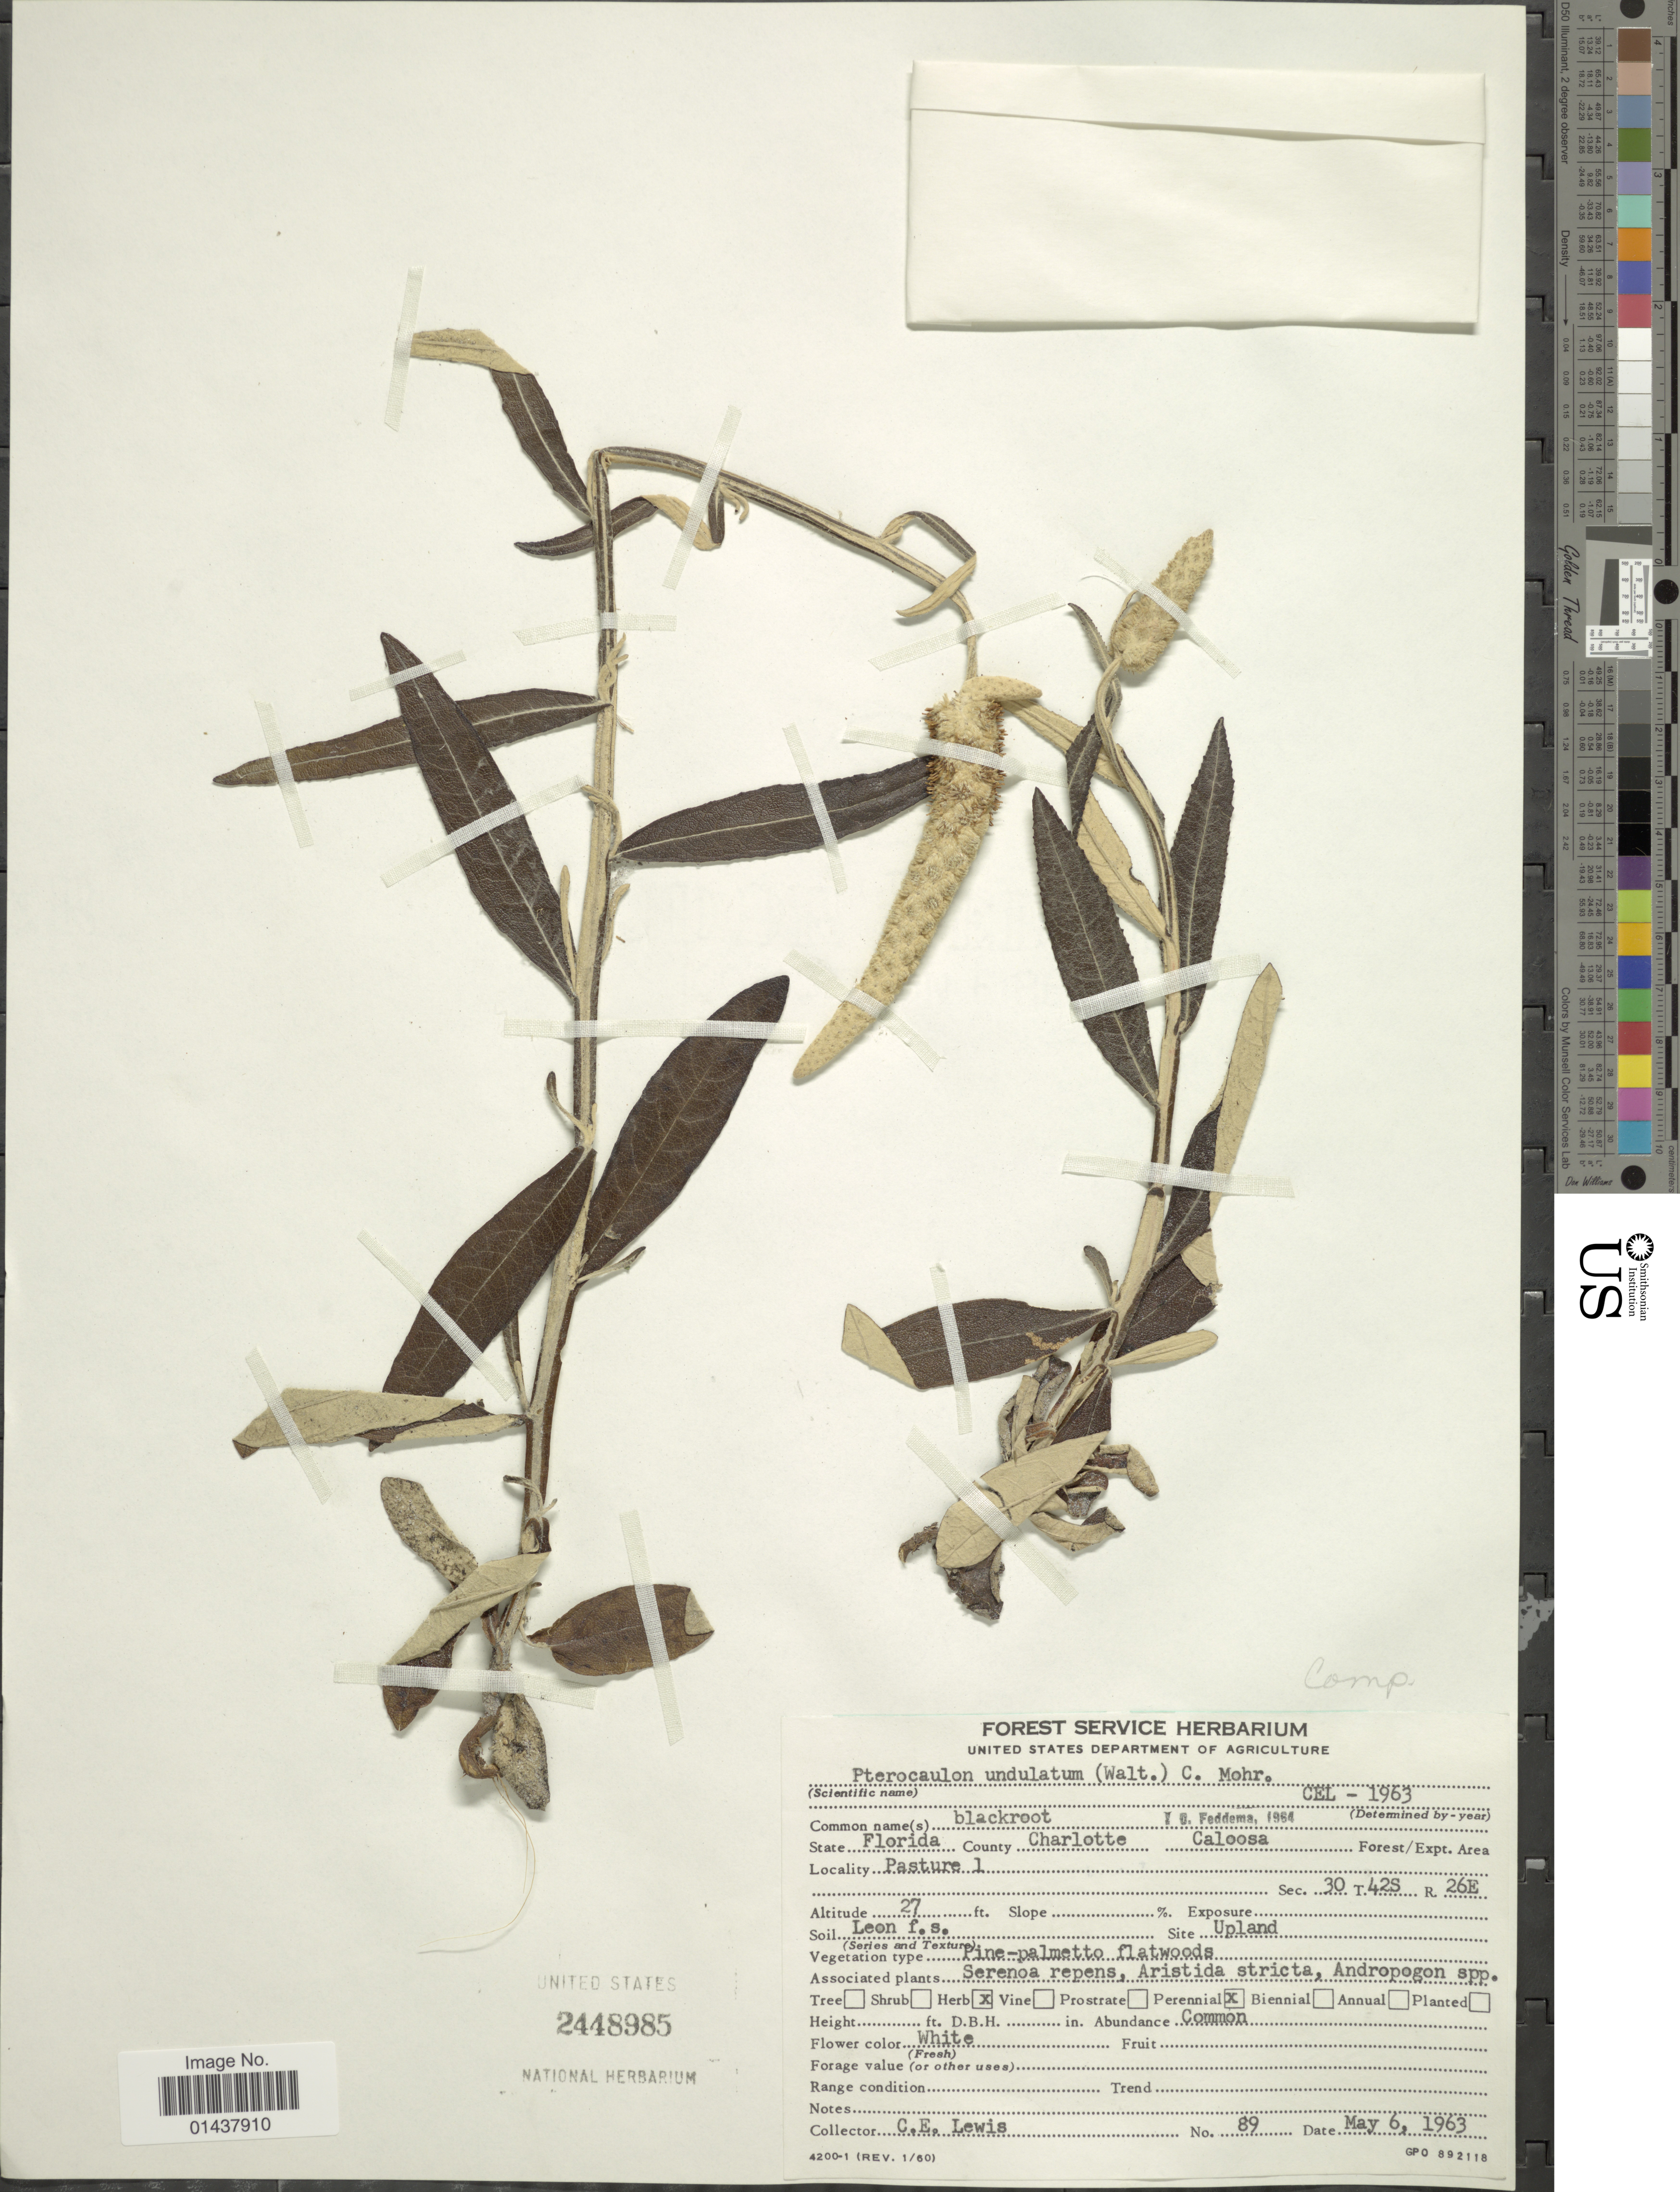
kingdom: Plantae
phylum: Tracheophyta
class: Magnoliopsida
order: Asterales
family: Asteraceae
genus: Pterocaulon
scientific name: Pterocaulon undulatum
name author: C. Mohr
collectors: C. Lewis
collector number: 89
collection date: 1963-05-06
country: United States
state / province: Florida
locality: County Charlotte, Caloosa Forest, Pasture 1, 30T, T42S, R26E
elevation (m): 8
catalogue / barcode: US 2448985